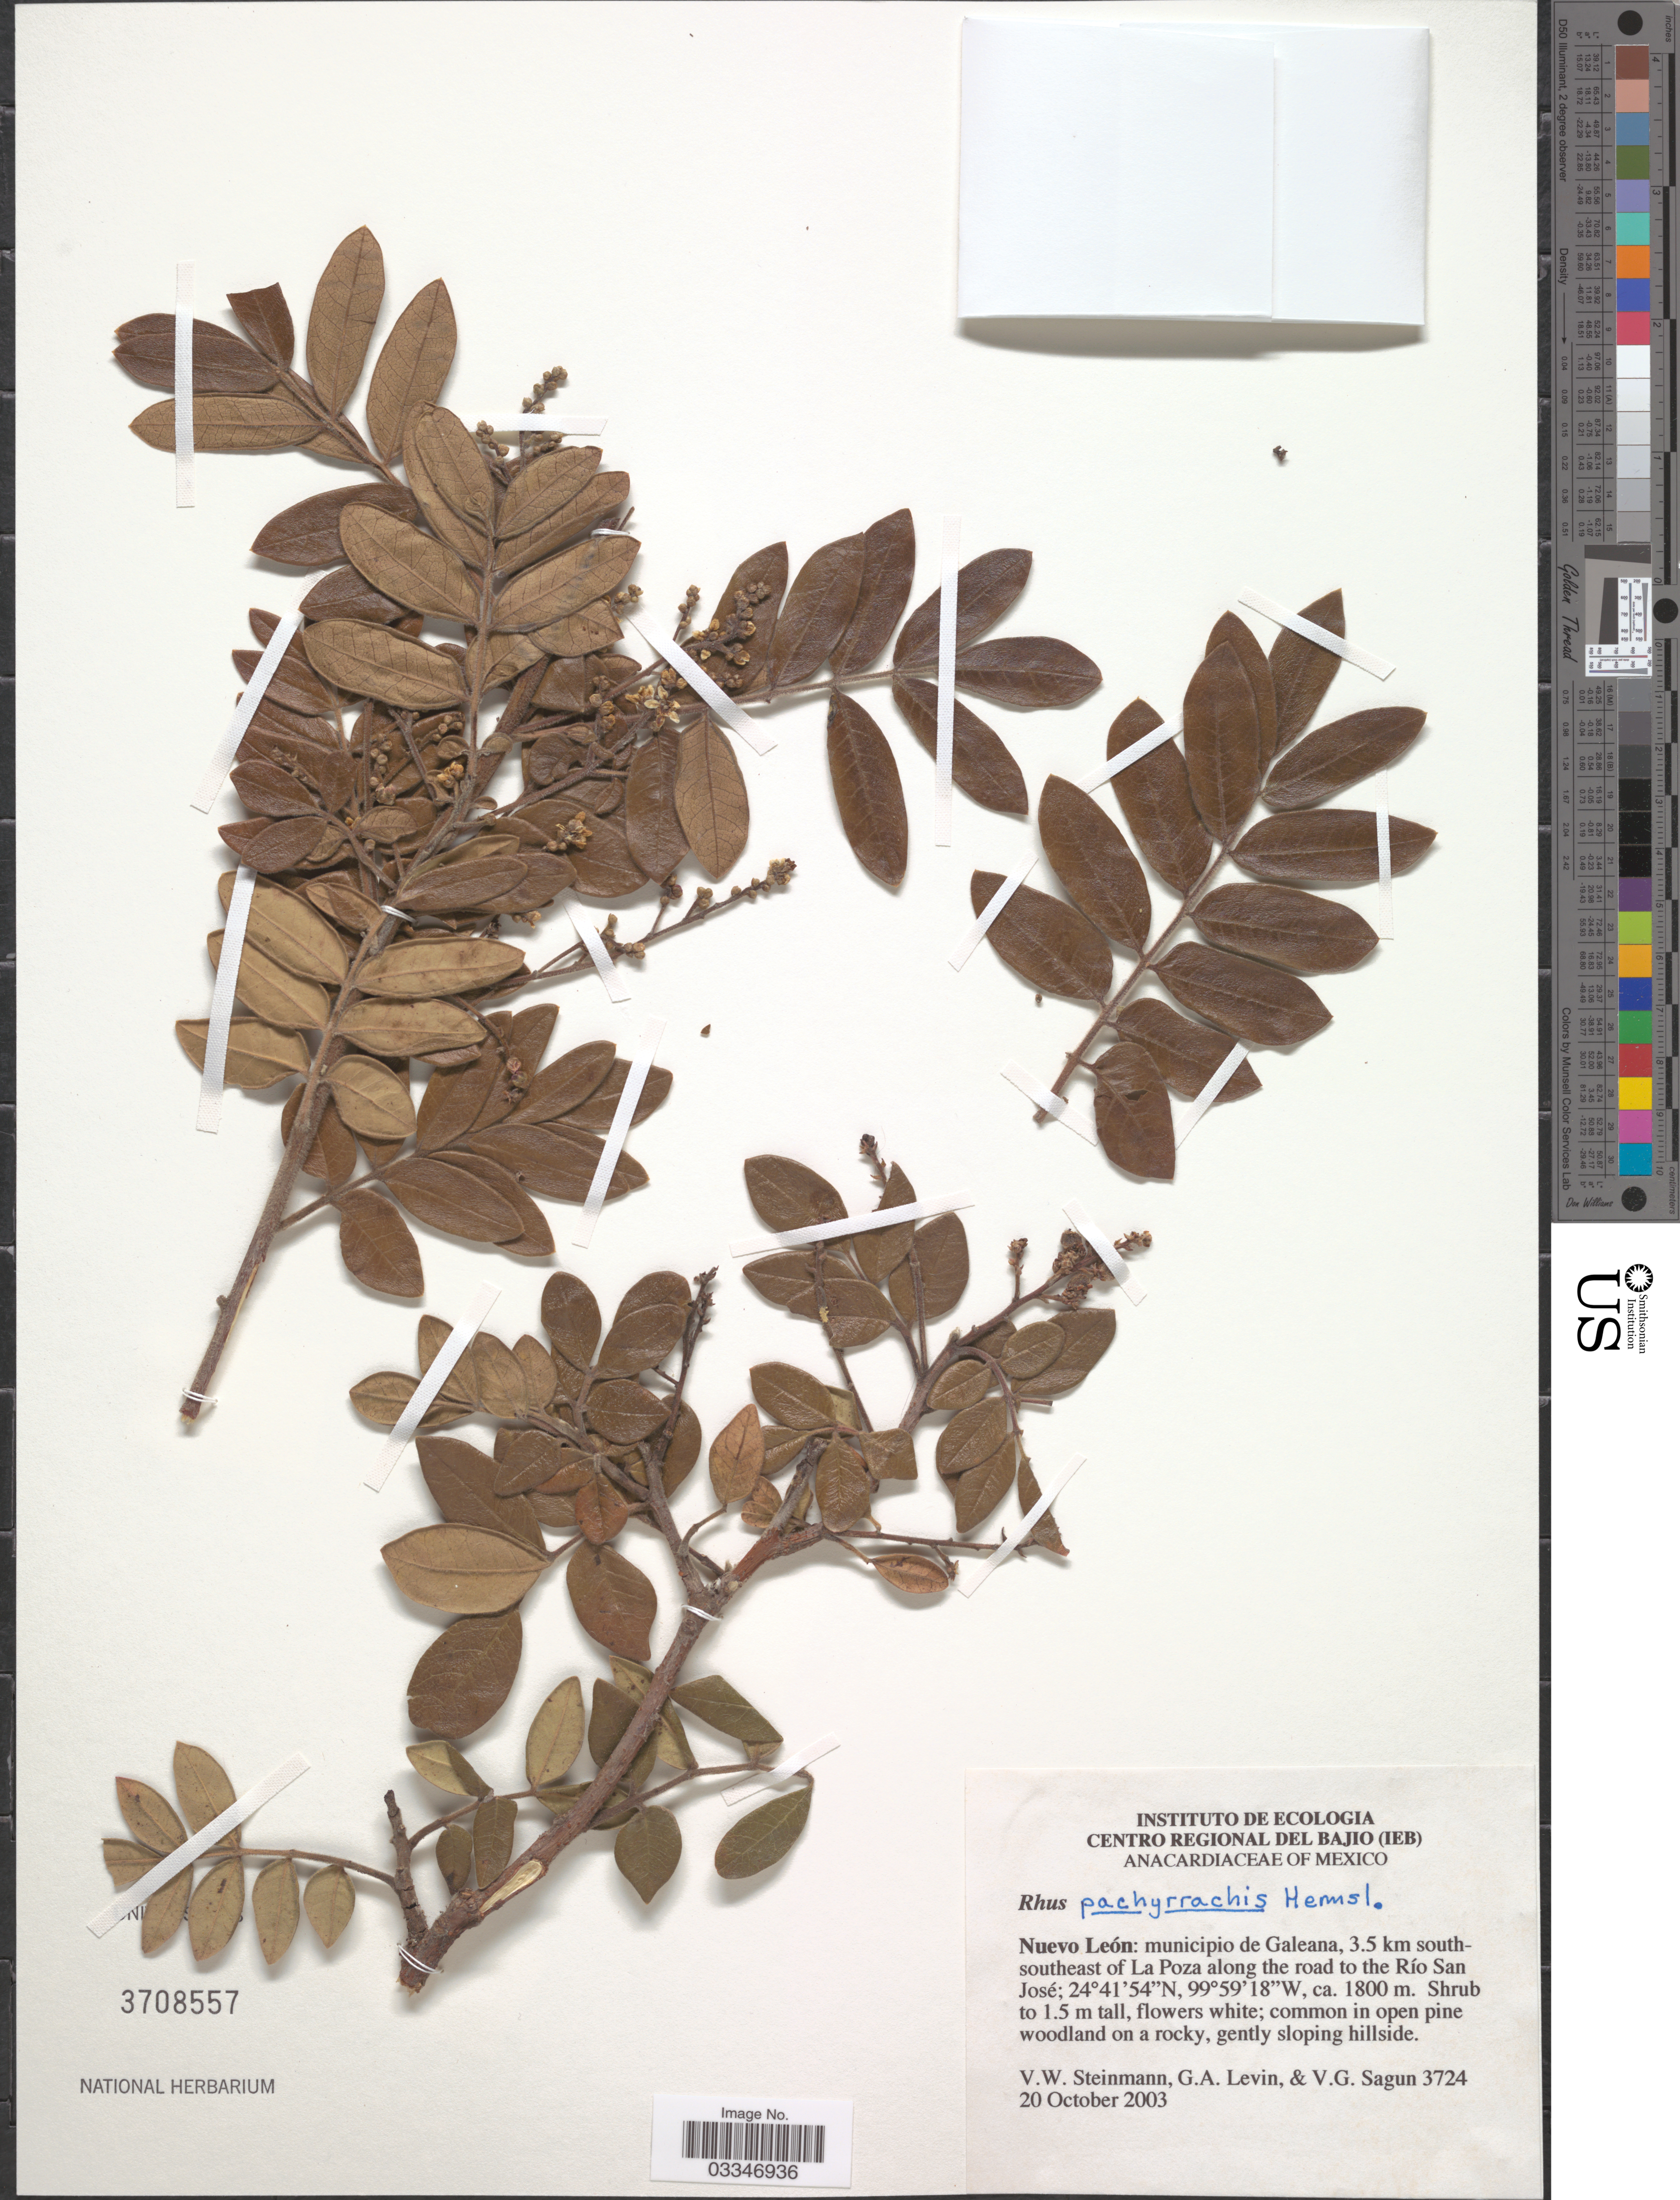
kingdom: Plantae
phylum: Tracheophyta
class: Magnoliopsida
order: Sapindales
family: Anacardiaceae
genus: Rhus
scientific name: Rhus pachyrrhachis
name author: Hemsl.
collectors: V. W. Steinmann, G. Levin & V. Sagun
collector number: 3724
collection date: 2003-10-20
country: Mexico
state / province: Nuevo León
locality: Municipio de Galeana, 3.5 km south southeast of La Poza along the road to the Río San José.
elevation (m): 1800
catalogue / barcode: US 3708557